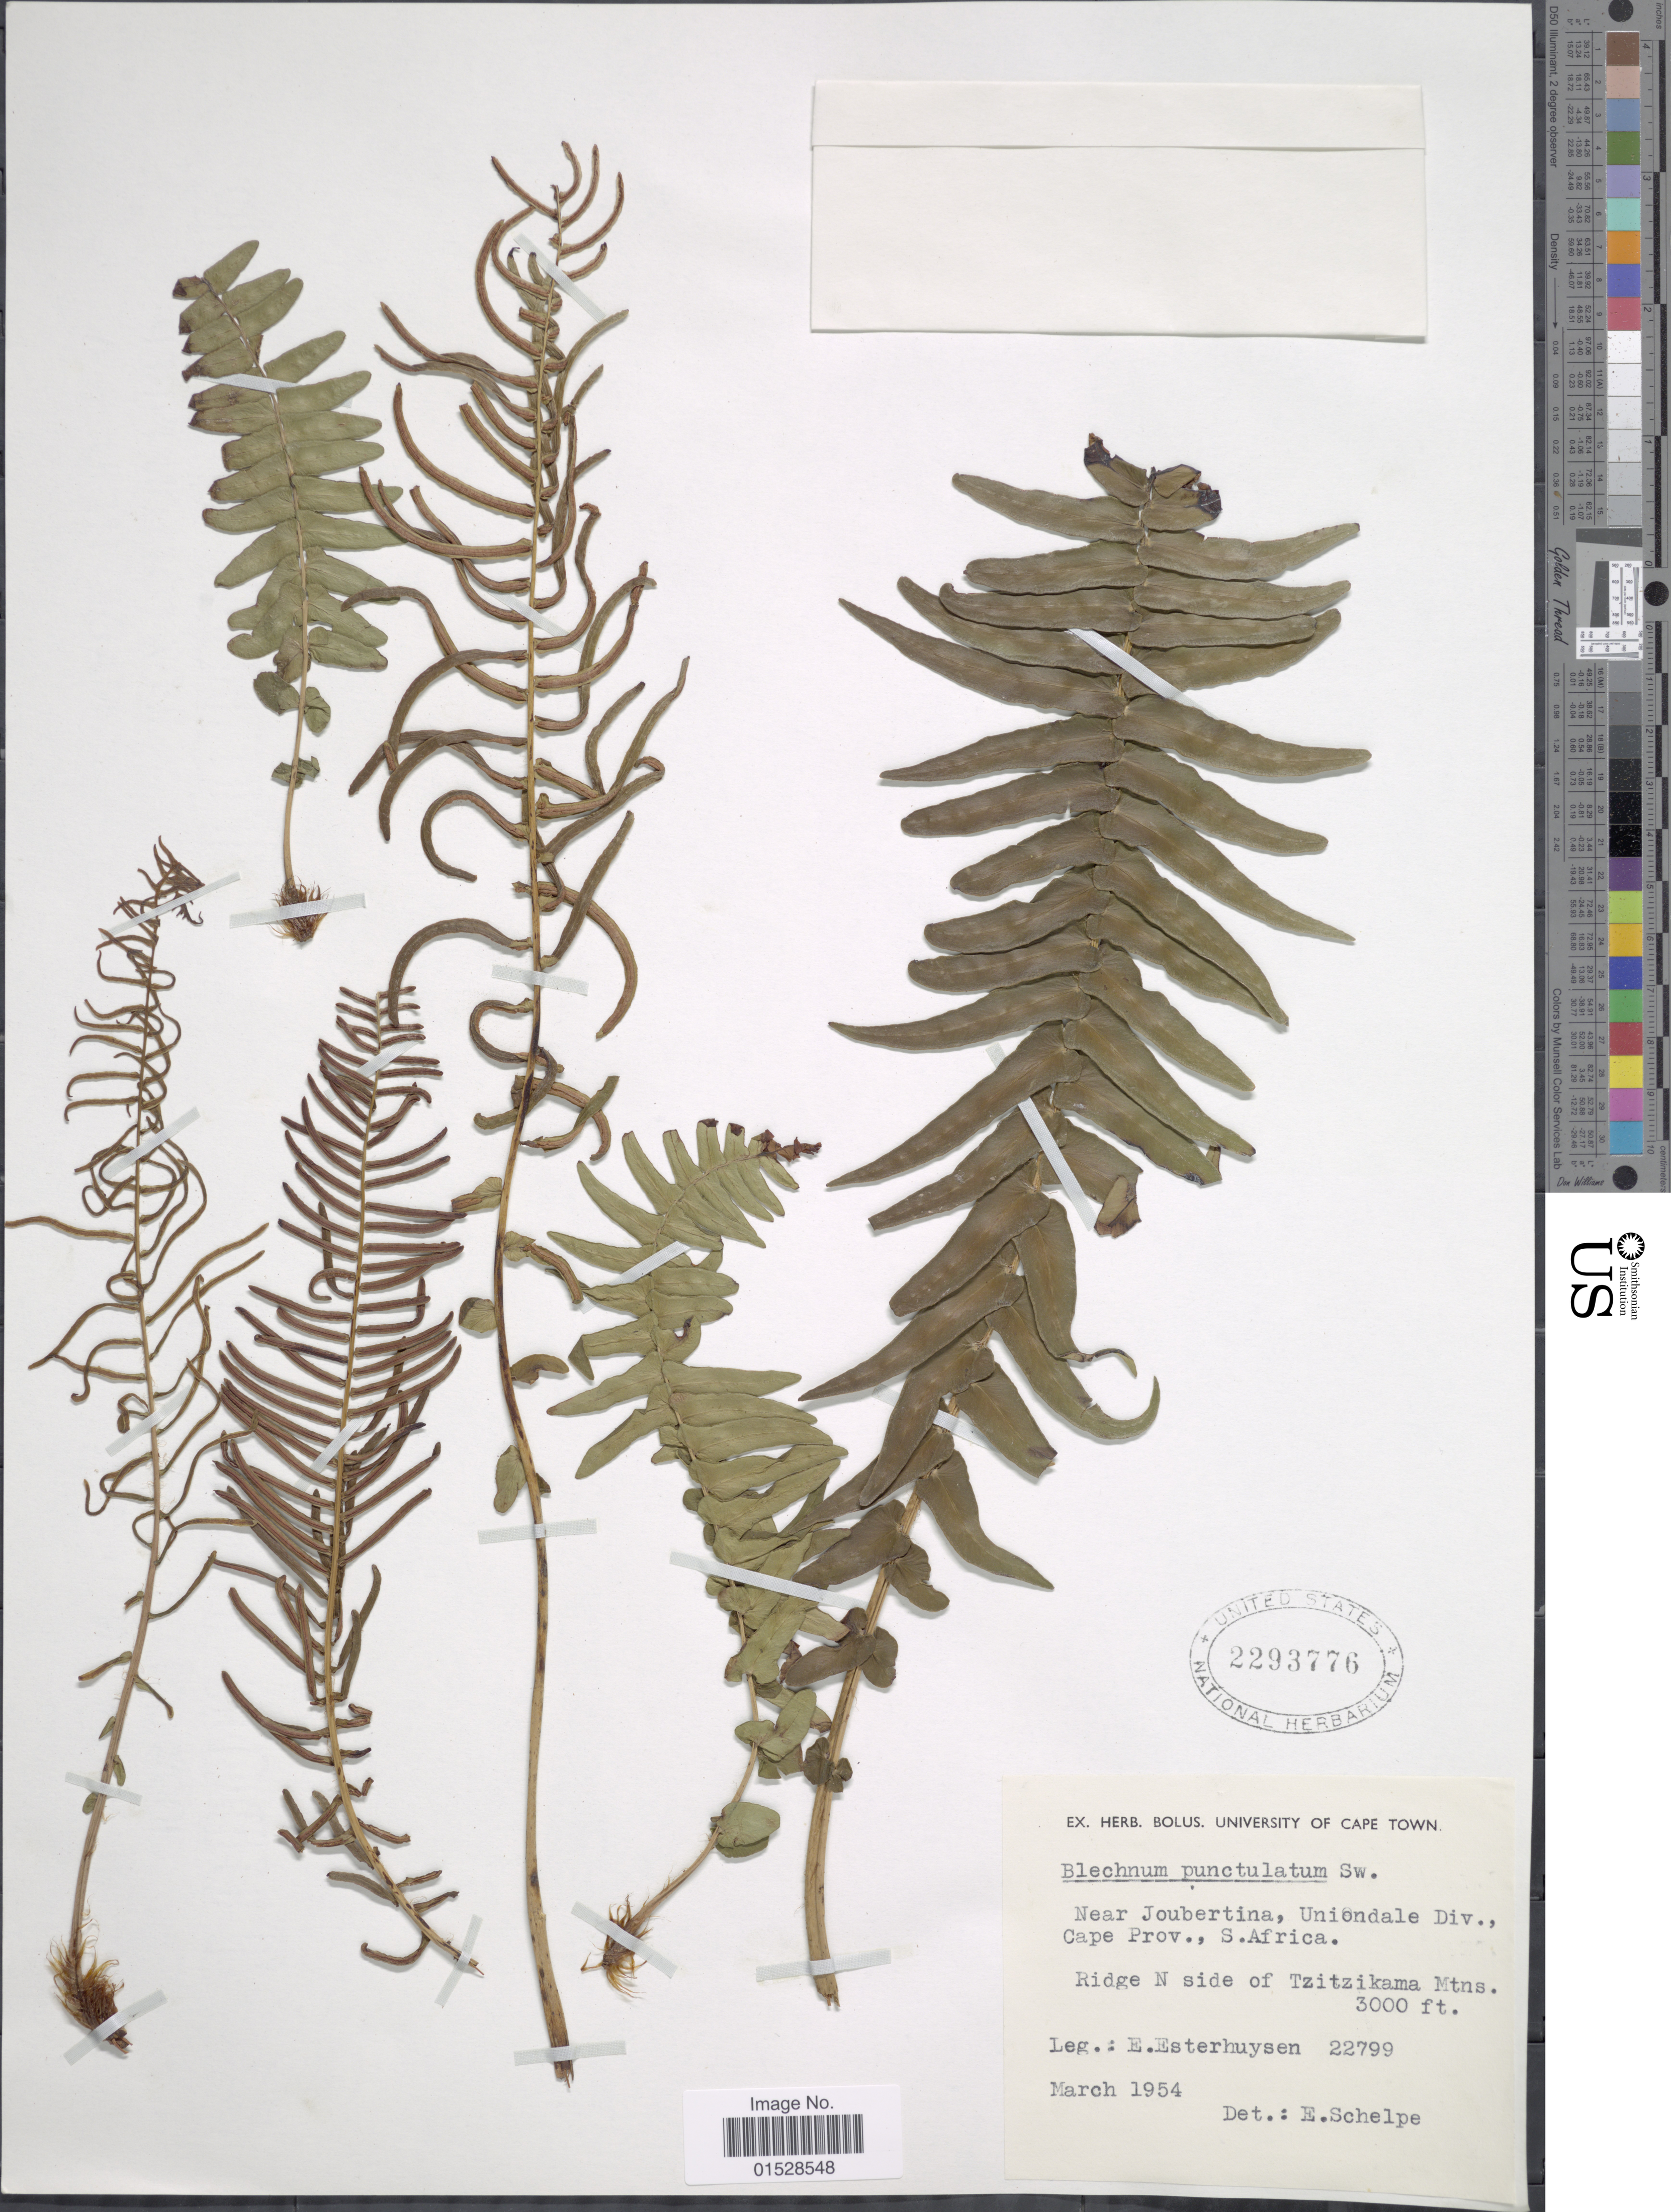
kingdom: Plantae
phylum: Tracheophyta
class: Polypodiopsida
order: Polypodiales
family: Blechnaceae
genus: Blechnum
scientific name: Blechnum punctulatum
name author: Sw.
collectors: E. E. Esterhuysen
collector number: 22799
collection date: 1954-03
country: South Africa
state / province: Western Cape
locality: Near Joubertina, Uniondale Div., Ridge N side of Tzitzikama Mtns.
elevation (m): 914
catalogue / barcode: US 2293776